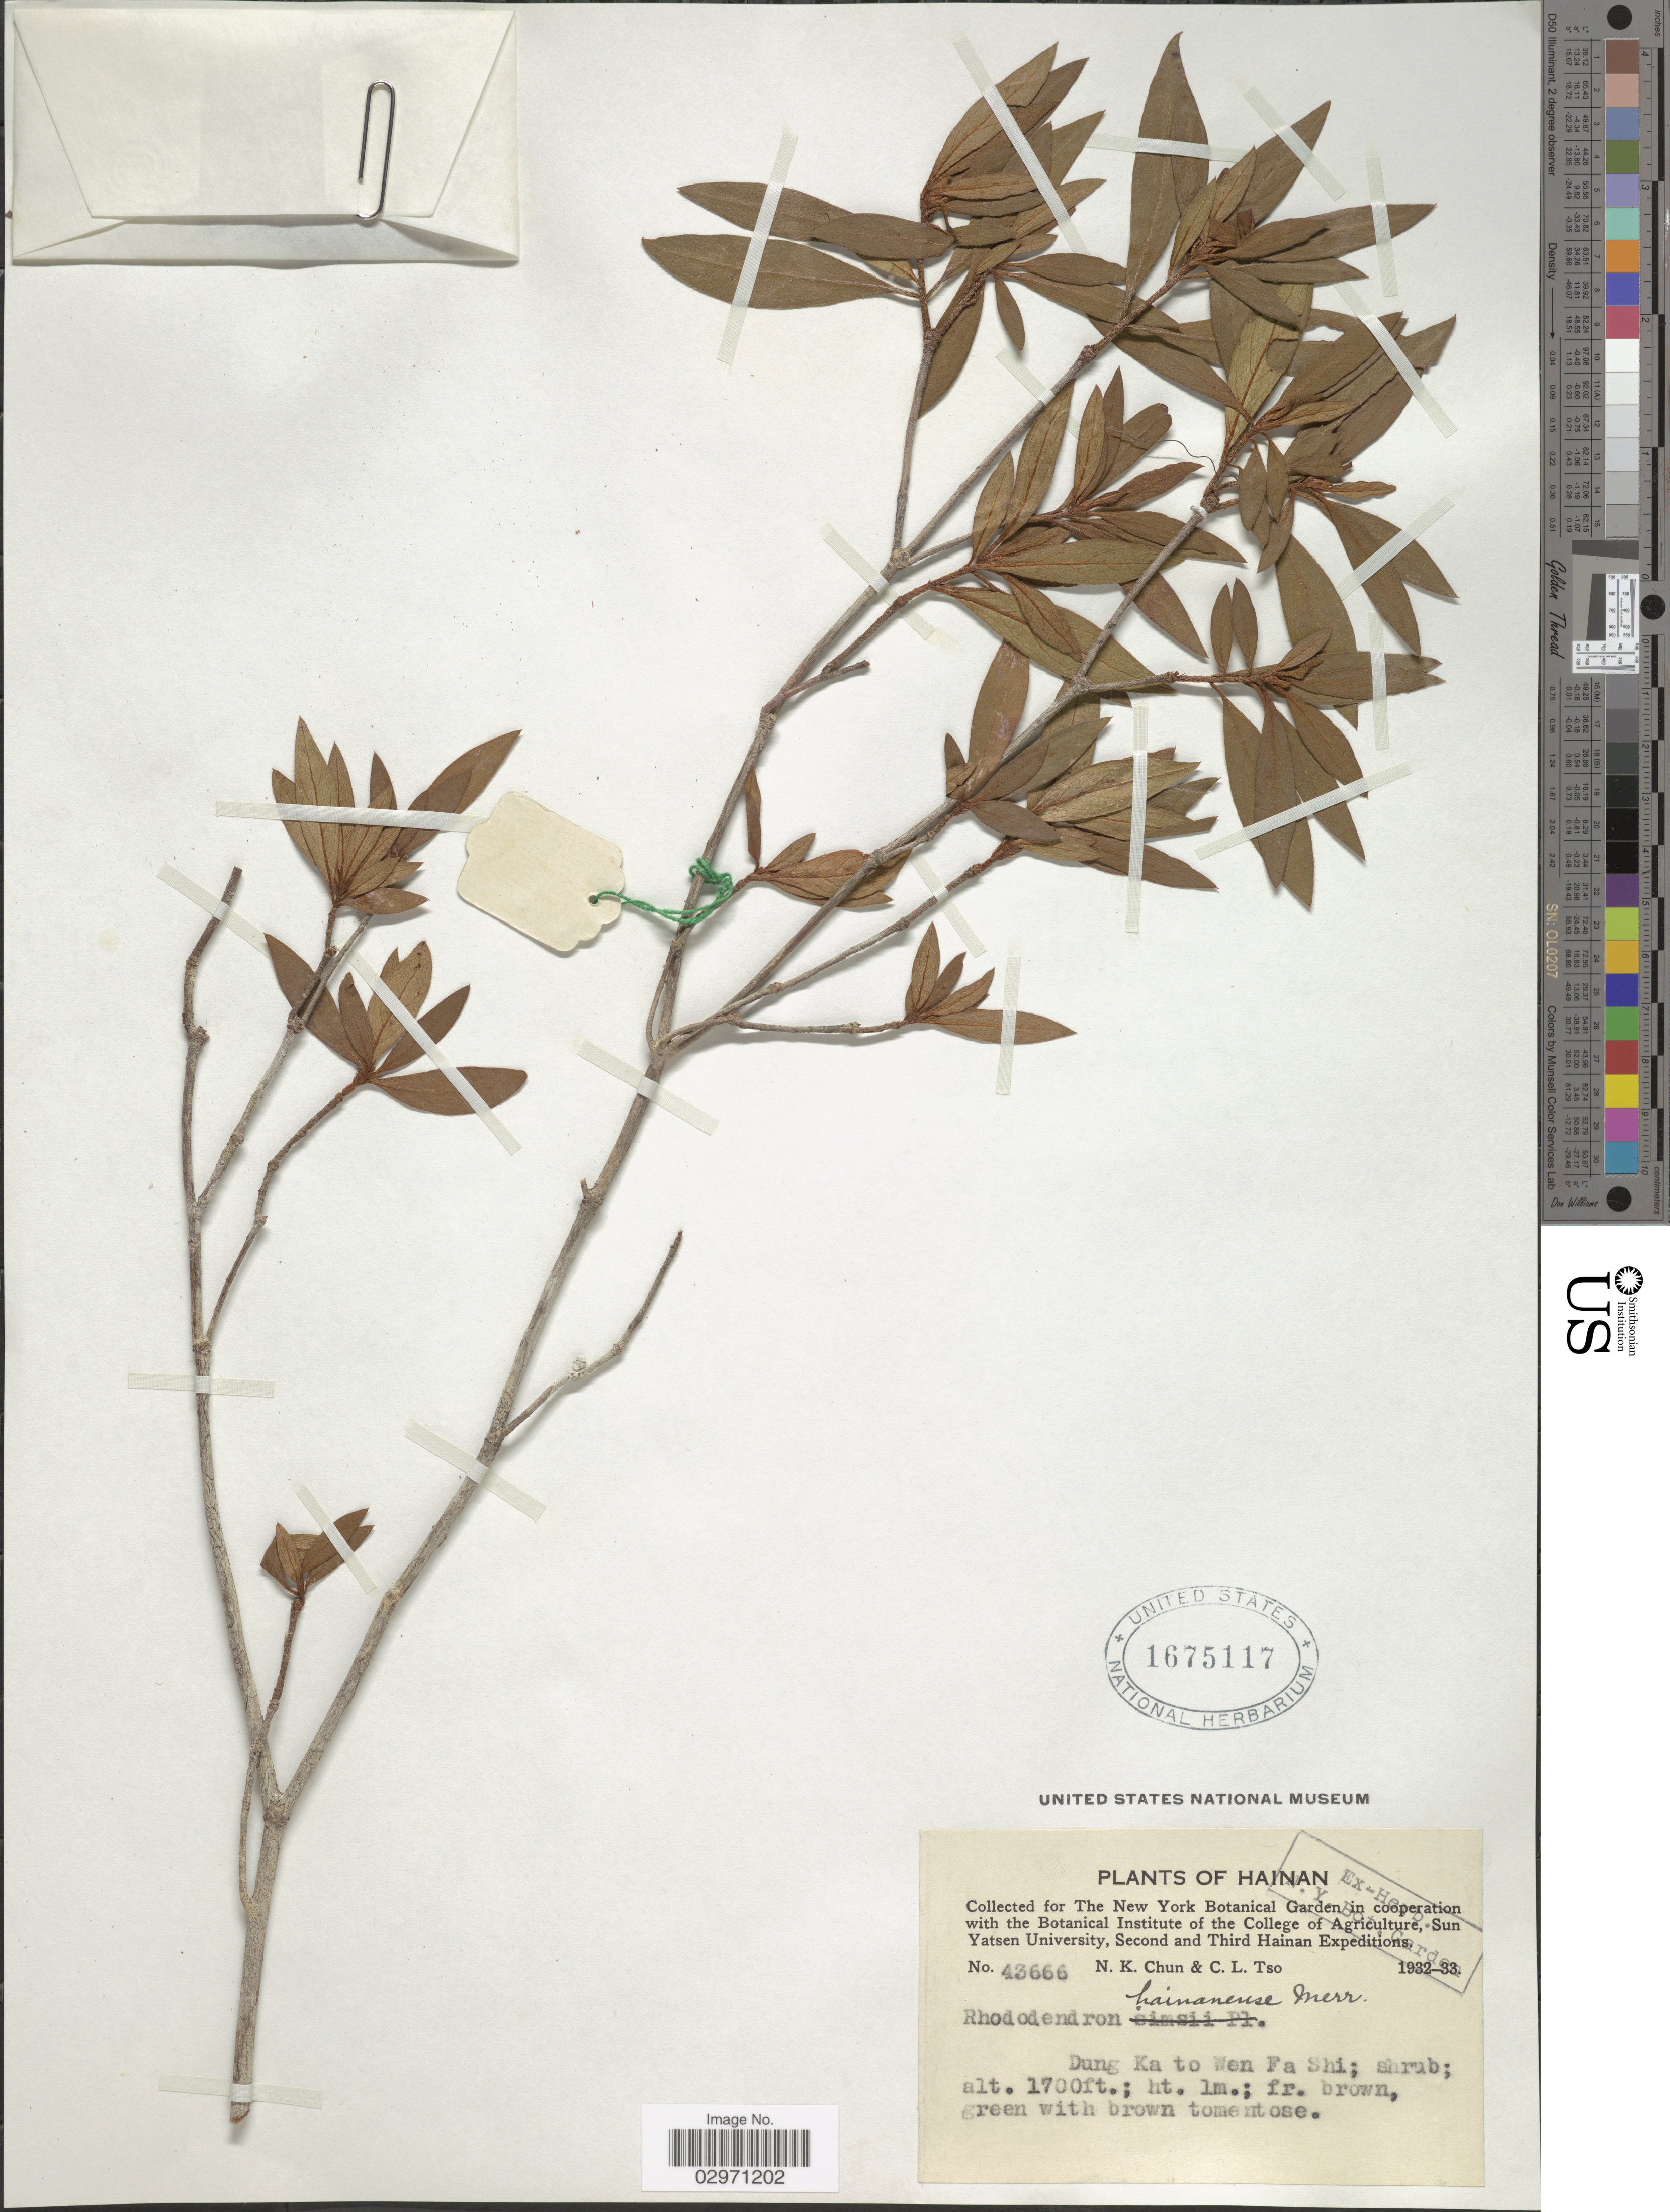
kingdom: Plantae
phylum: Tracheophyta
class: Magnoliopsida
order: Ericales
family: Ericaceae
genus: Rhododendron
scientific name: Rhododendron hainanense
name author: Merr.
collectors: N. K. Chun & C. Tso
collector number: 43666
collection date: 1932/1933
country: China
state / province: Hainan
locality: Dung Ka to Wen Fa Shi.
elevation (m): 518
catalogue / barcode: US 1675117